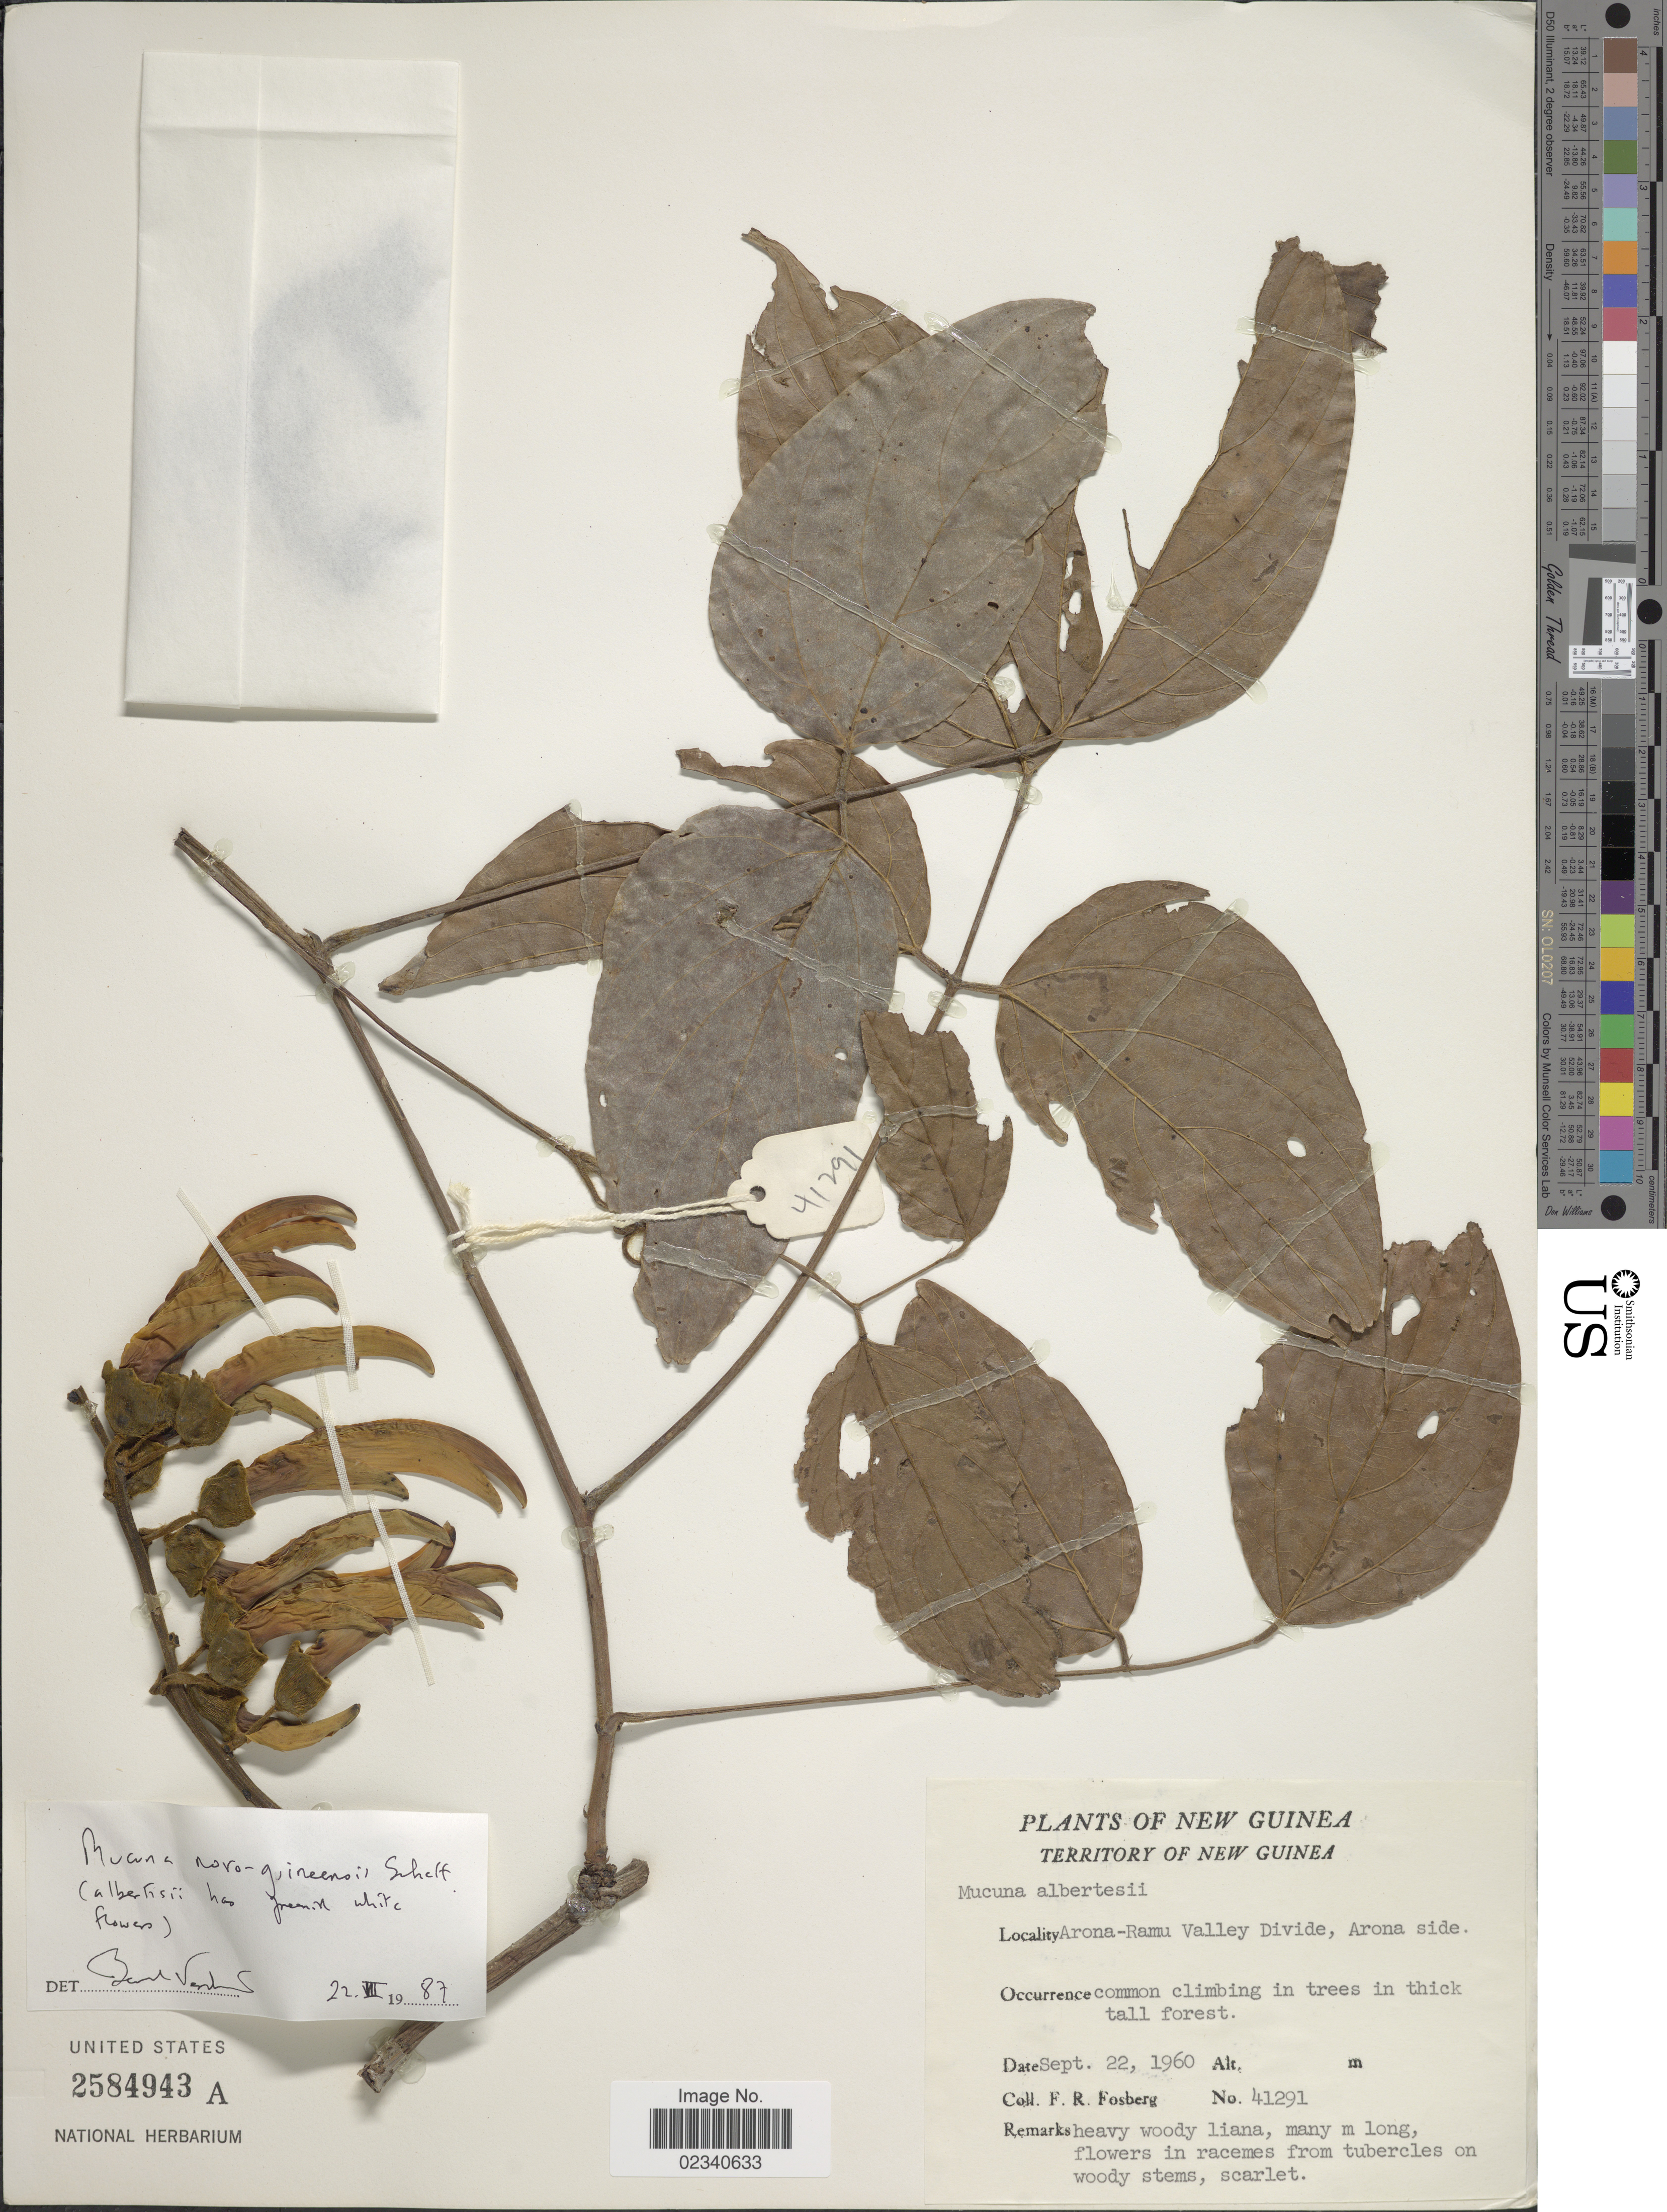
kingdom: Plantae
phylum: Tracheophyta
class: Magnoliopsida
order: Fabales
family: Fabaceae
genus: Mucuna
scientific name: Mucuna nova-guineensis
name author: Scheff.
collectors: F. R. Fosberg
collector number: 41291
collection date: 1960-09-22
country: Indonesia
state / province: Papua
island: New Guinea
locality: New Guinea. Territory of New Guinea. Arona-Ramu Valley Divide, Arona side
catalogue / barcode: US 2584943A